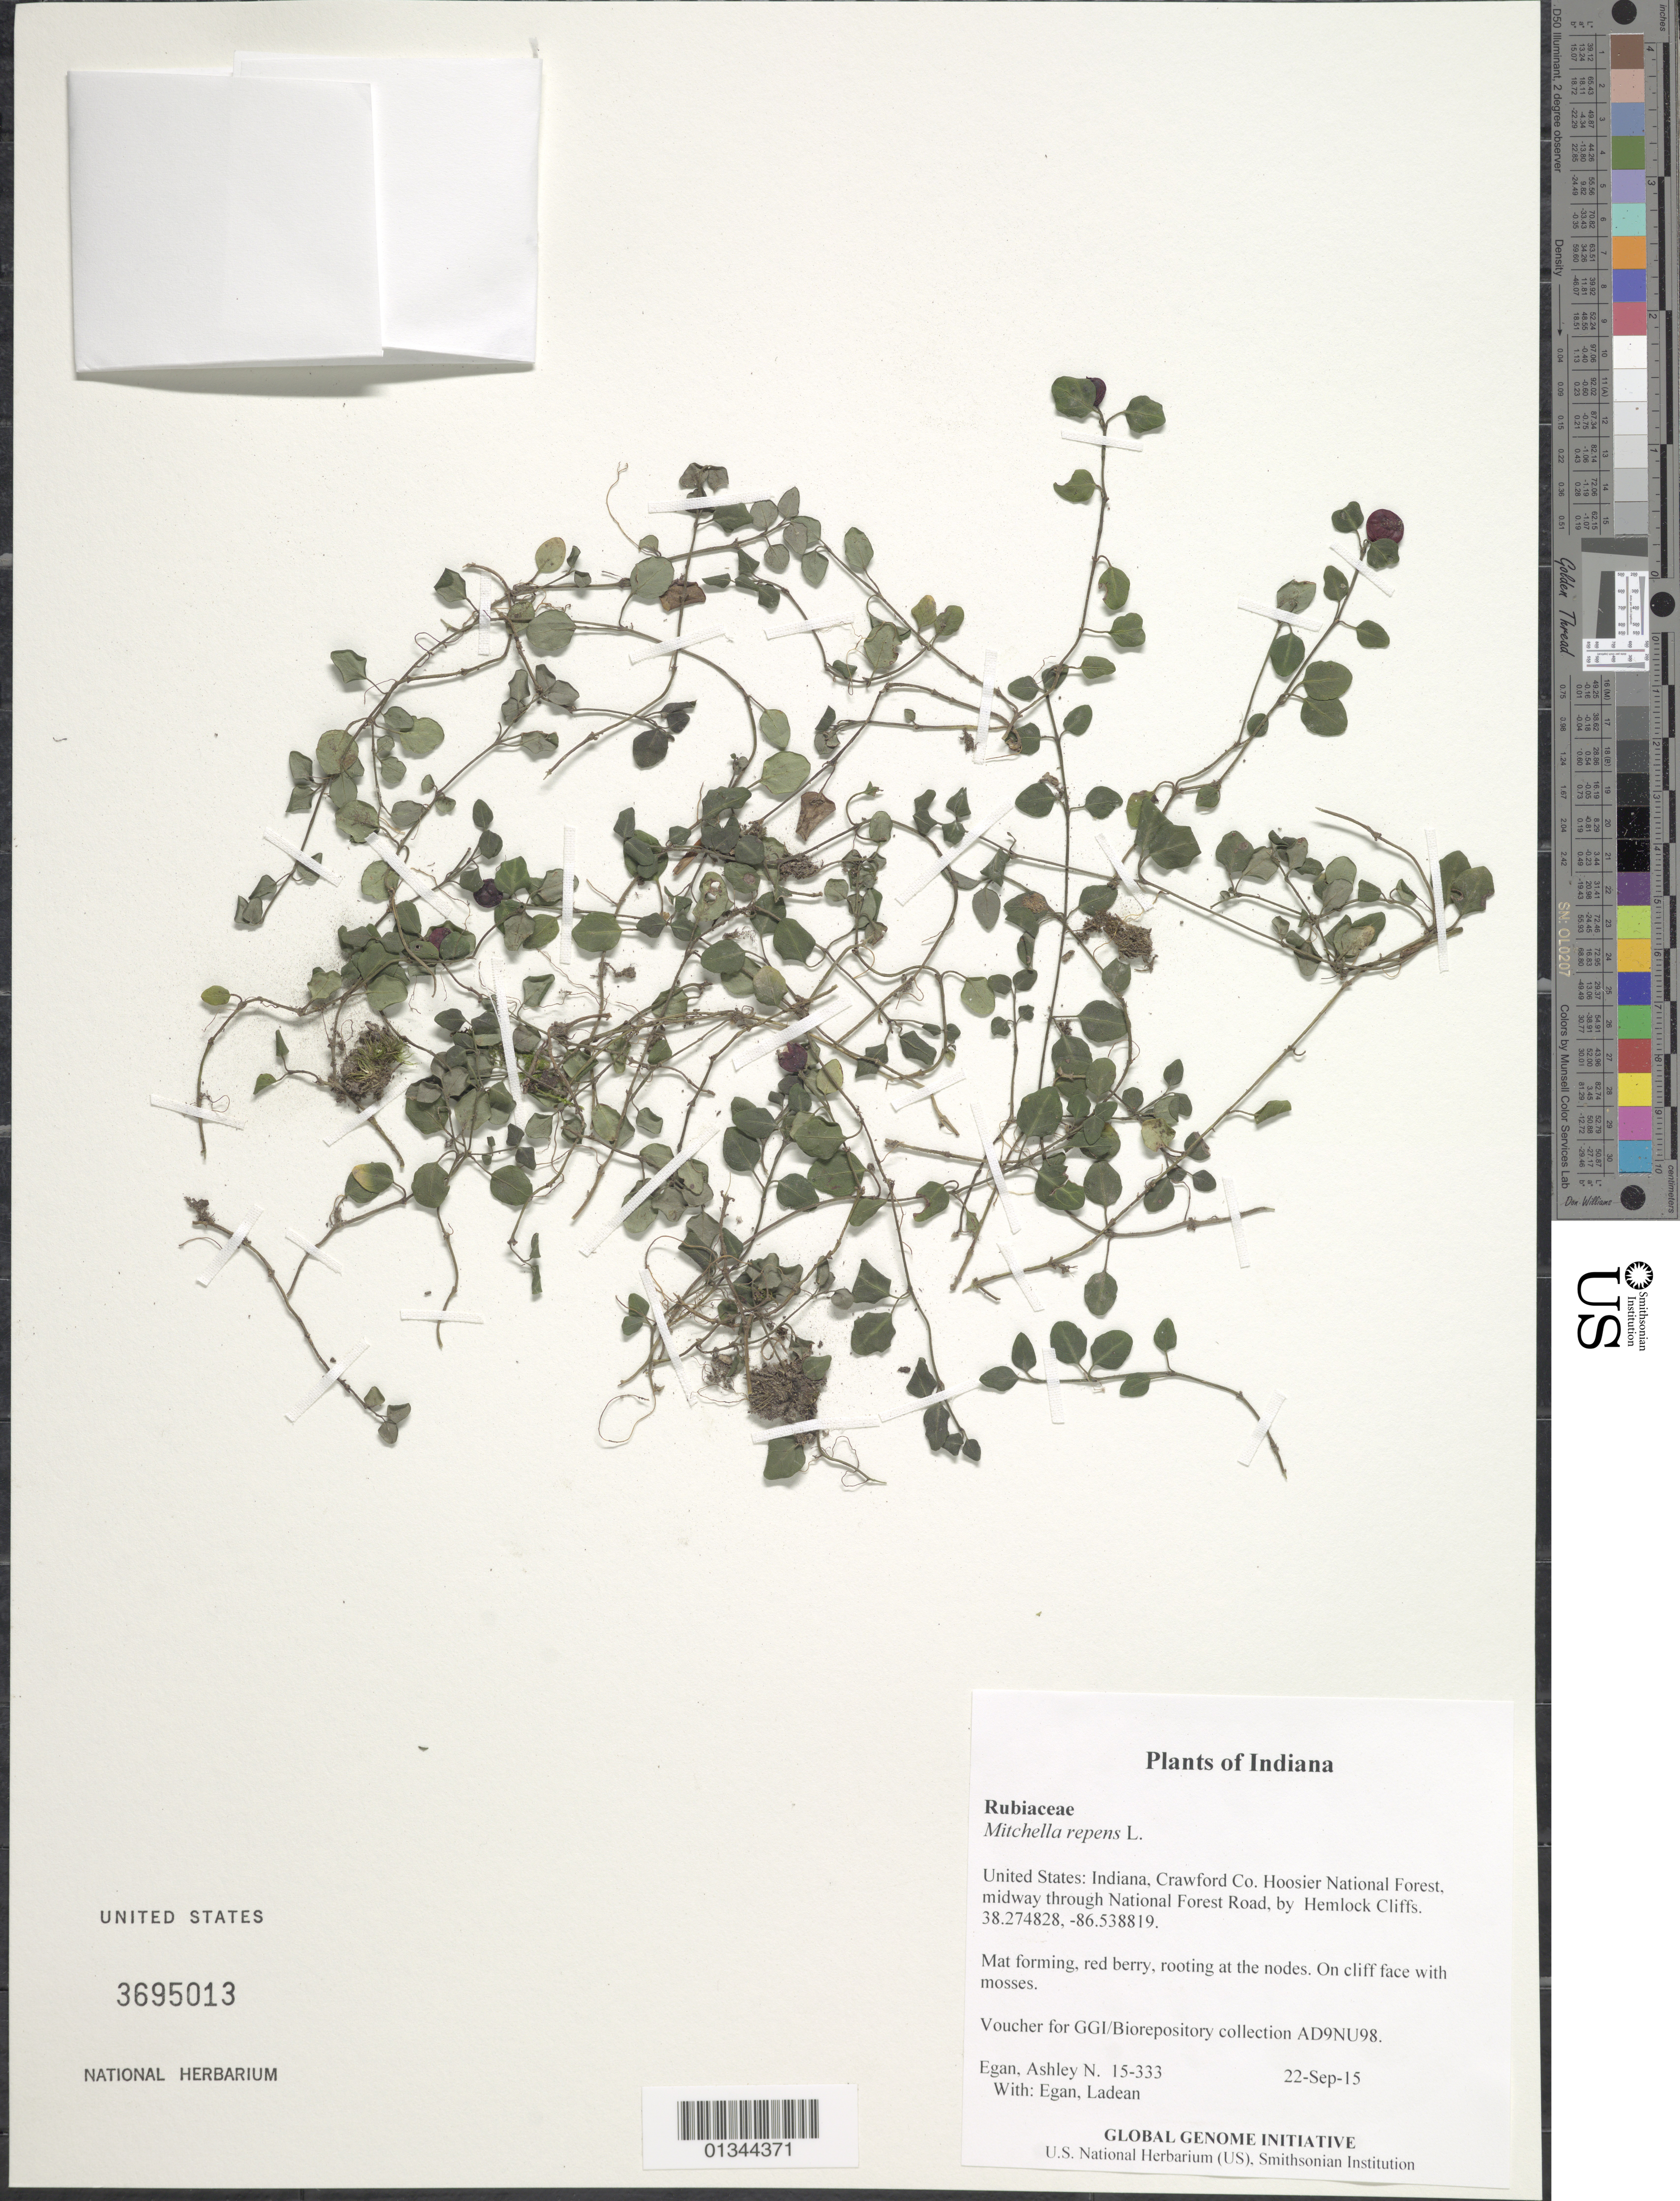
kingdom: Plantae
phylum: Tracheophyta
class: Magnoliopsida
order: Gentianales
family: Rubiaceae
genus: Mitchella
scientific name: Mitchella repens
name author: L.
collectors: A. N. Egan & L. Egan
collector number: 15-333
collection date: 2015-09-22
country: United States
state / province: Indiana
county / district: Crawford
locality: Hoosier National Forest, midway through National Forest Road, by Hemlock Cliffs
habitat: On cliff face with mosses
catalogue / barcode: US 3695013